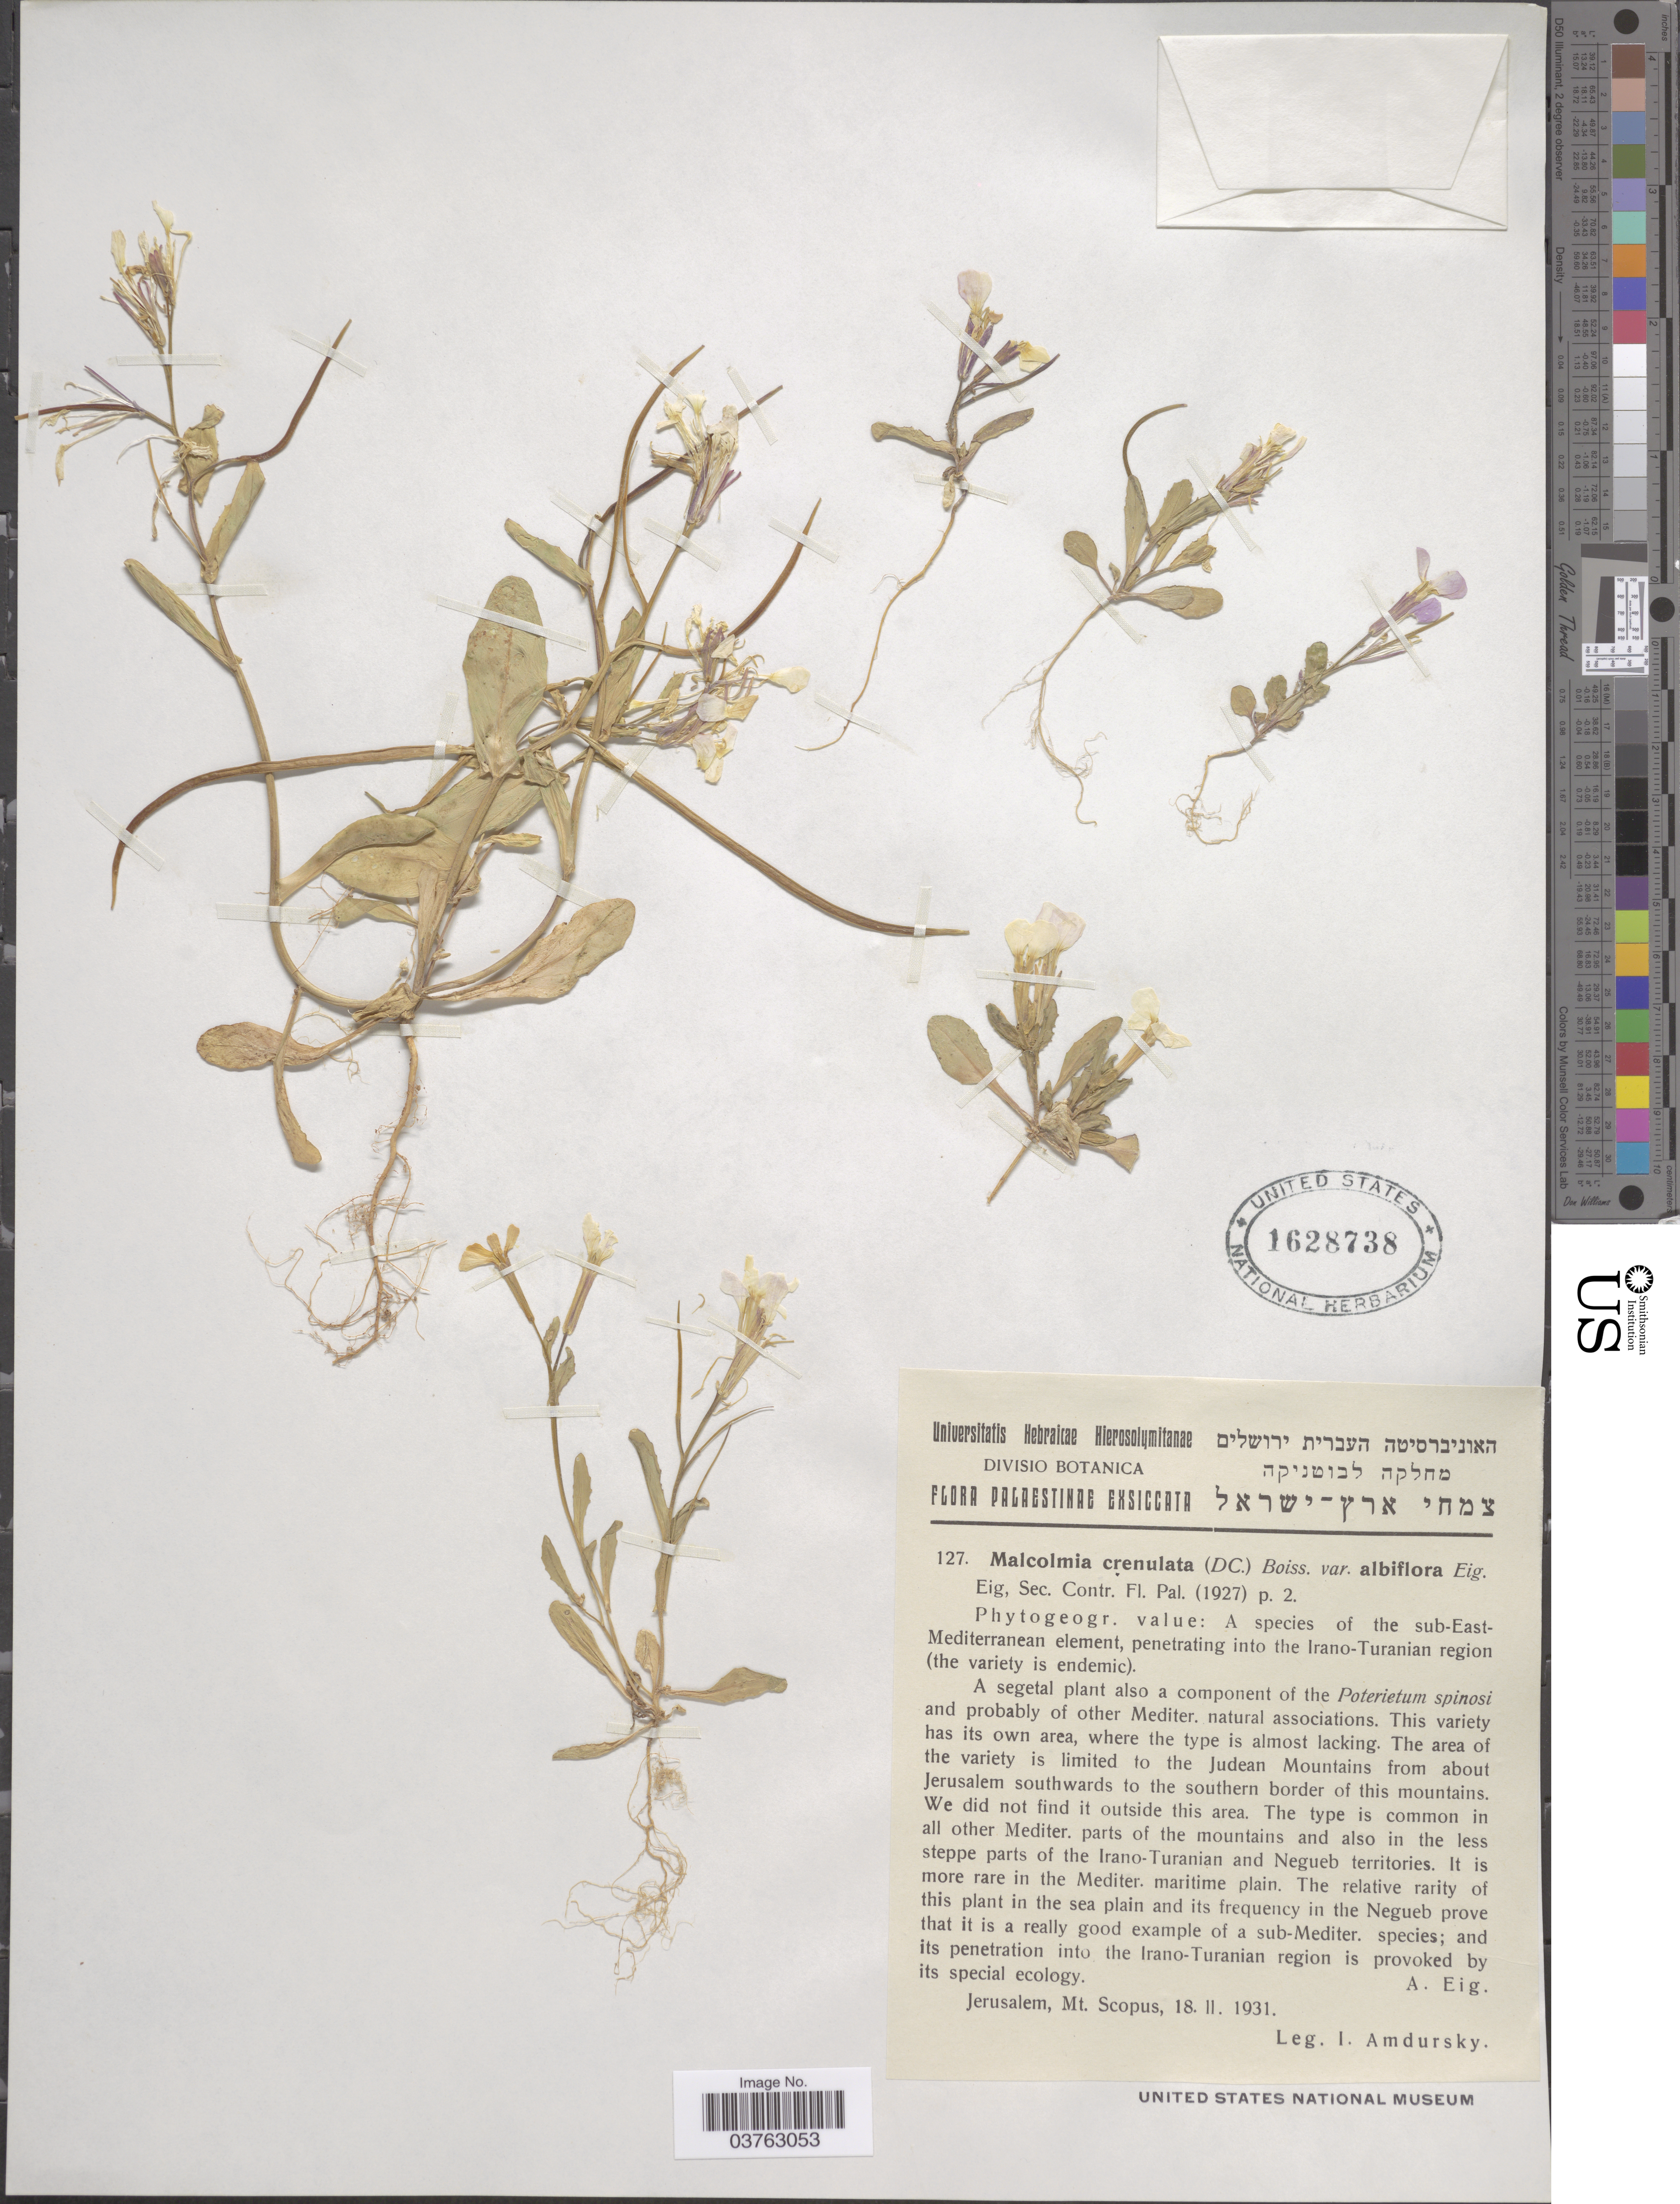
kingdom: Plantae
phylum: Tracheophyta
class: Magnoliopsida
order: Brassicales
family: Brassicaceae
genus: Malcolmia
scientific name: Malcolmia crenulata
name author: (DC.) Boiss.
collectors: I. Amdursky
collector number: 127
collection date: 1931-02-18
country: Israel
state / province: Jerusalem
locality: Mt. Scopus.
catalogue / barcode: US 1628738